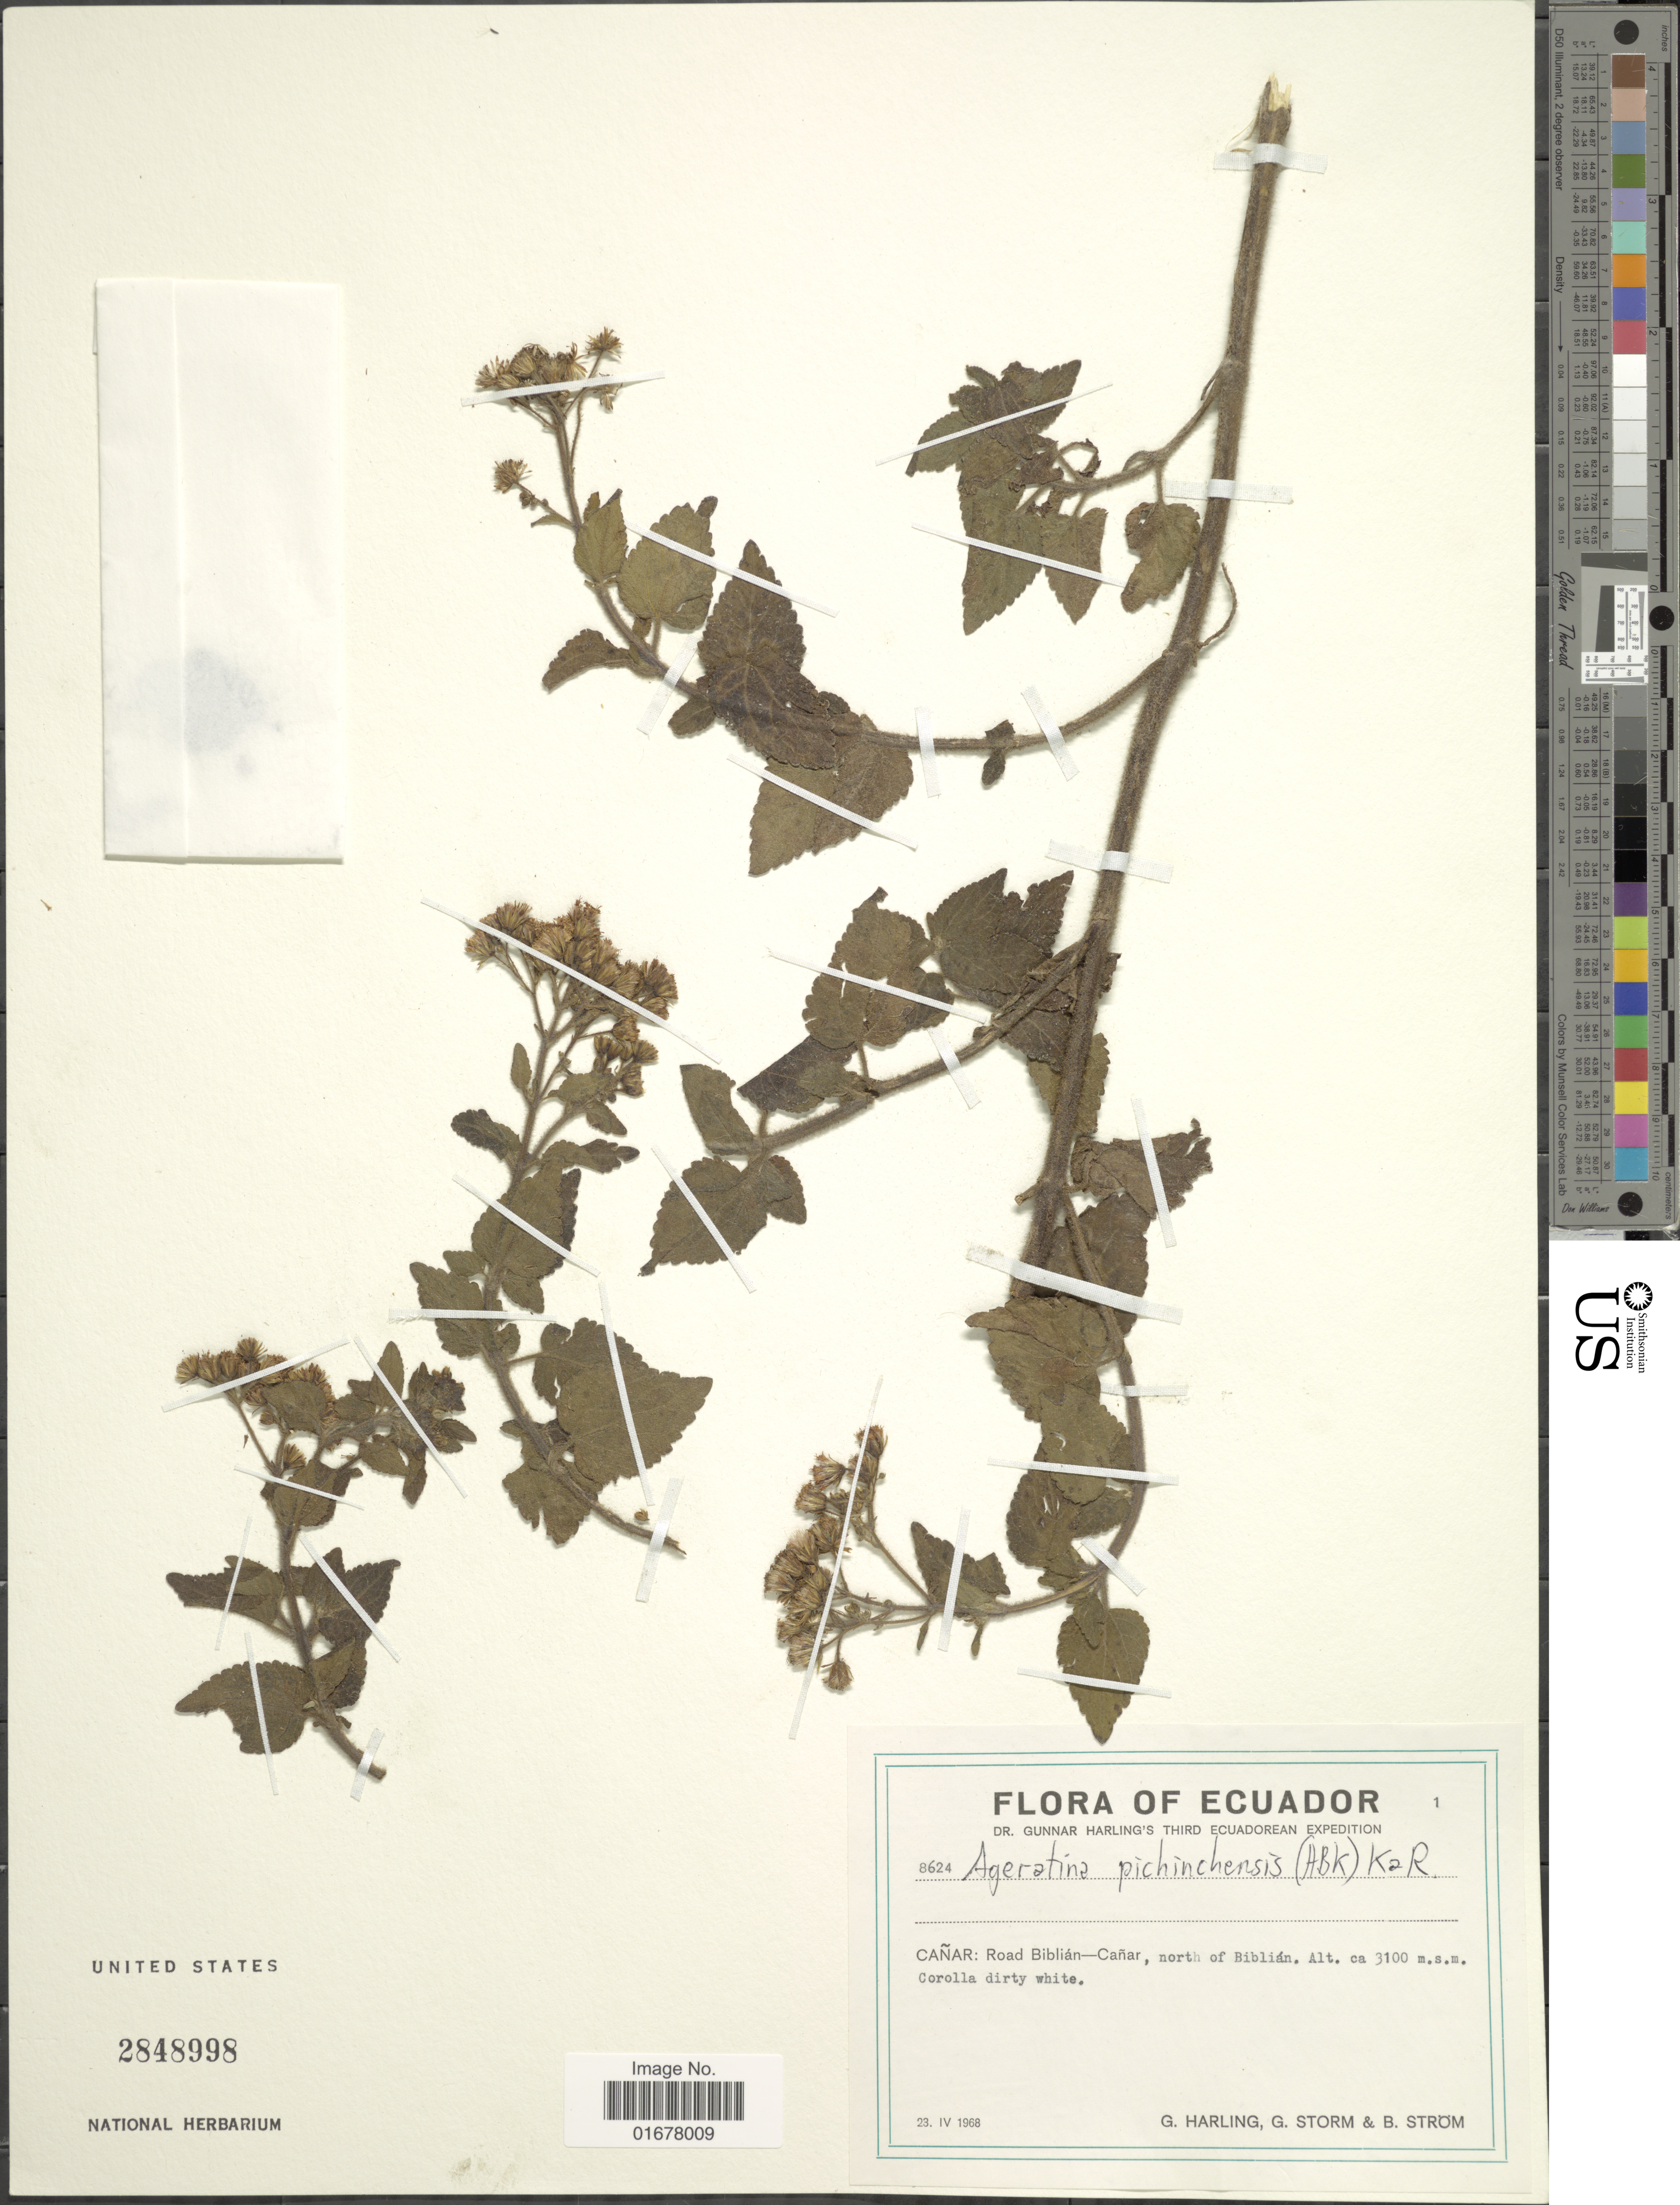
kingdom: Plantae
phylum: Tracheophyta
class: Magnoliopsida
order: Asterales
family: Asteraceae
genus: Ageratina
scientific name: Ageratina pichinchensis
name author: (Kunth) R.M. King & H. Rob.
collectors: G. Harling, G. Storm & B. Ström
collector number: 8624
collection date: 1968-04-23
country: Ecuador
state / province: Cañar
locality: Canar: Road Biblian-Canar, north of Biblian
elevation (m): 3100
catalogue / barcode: US 2848998